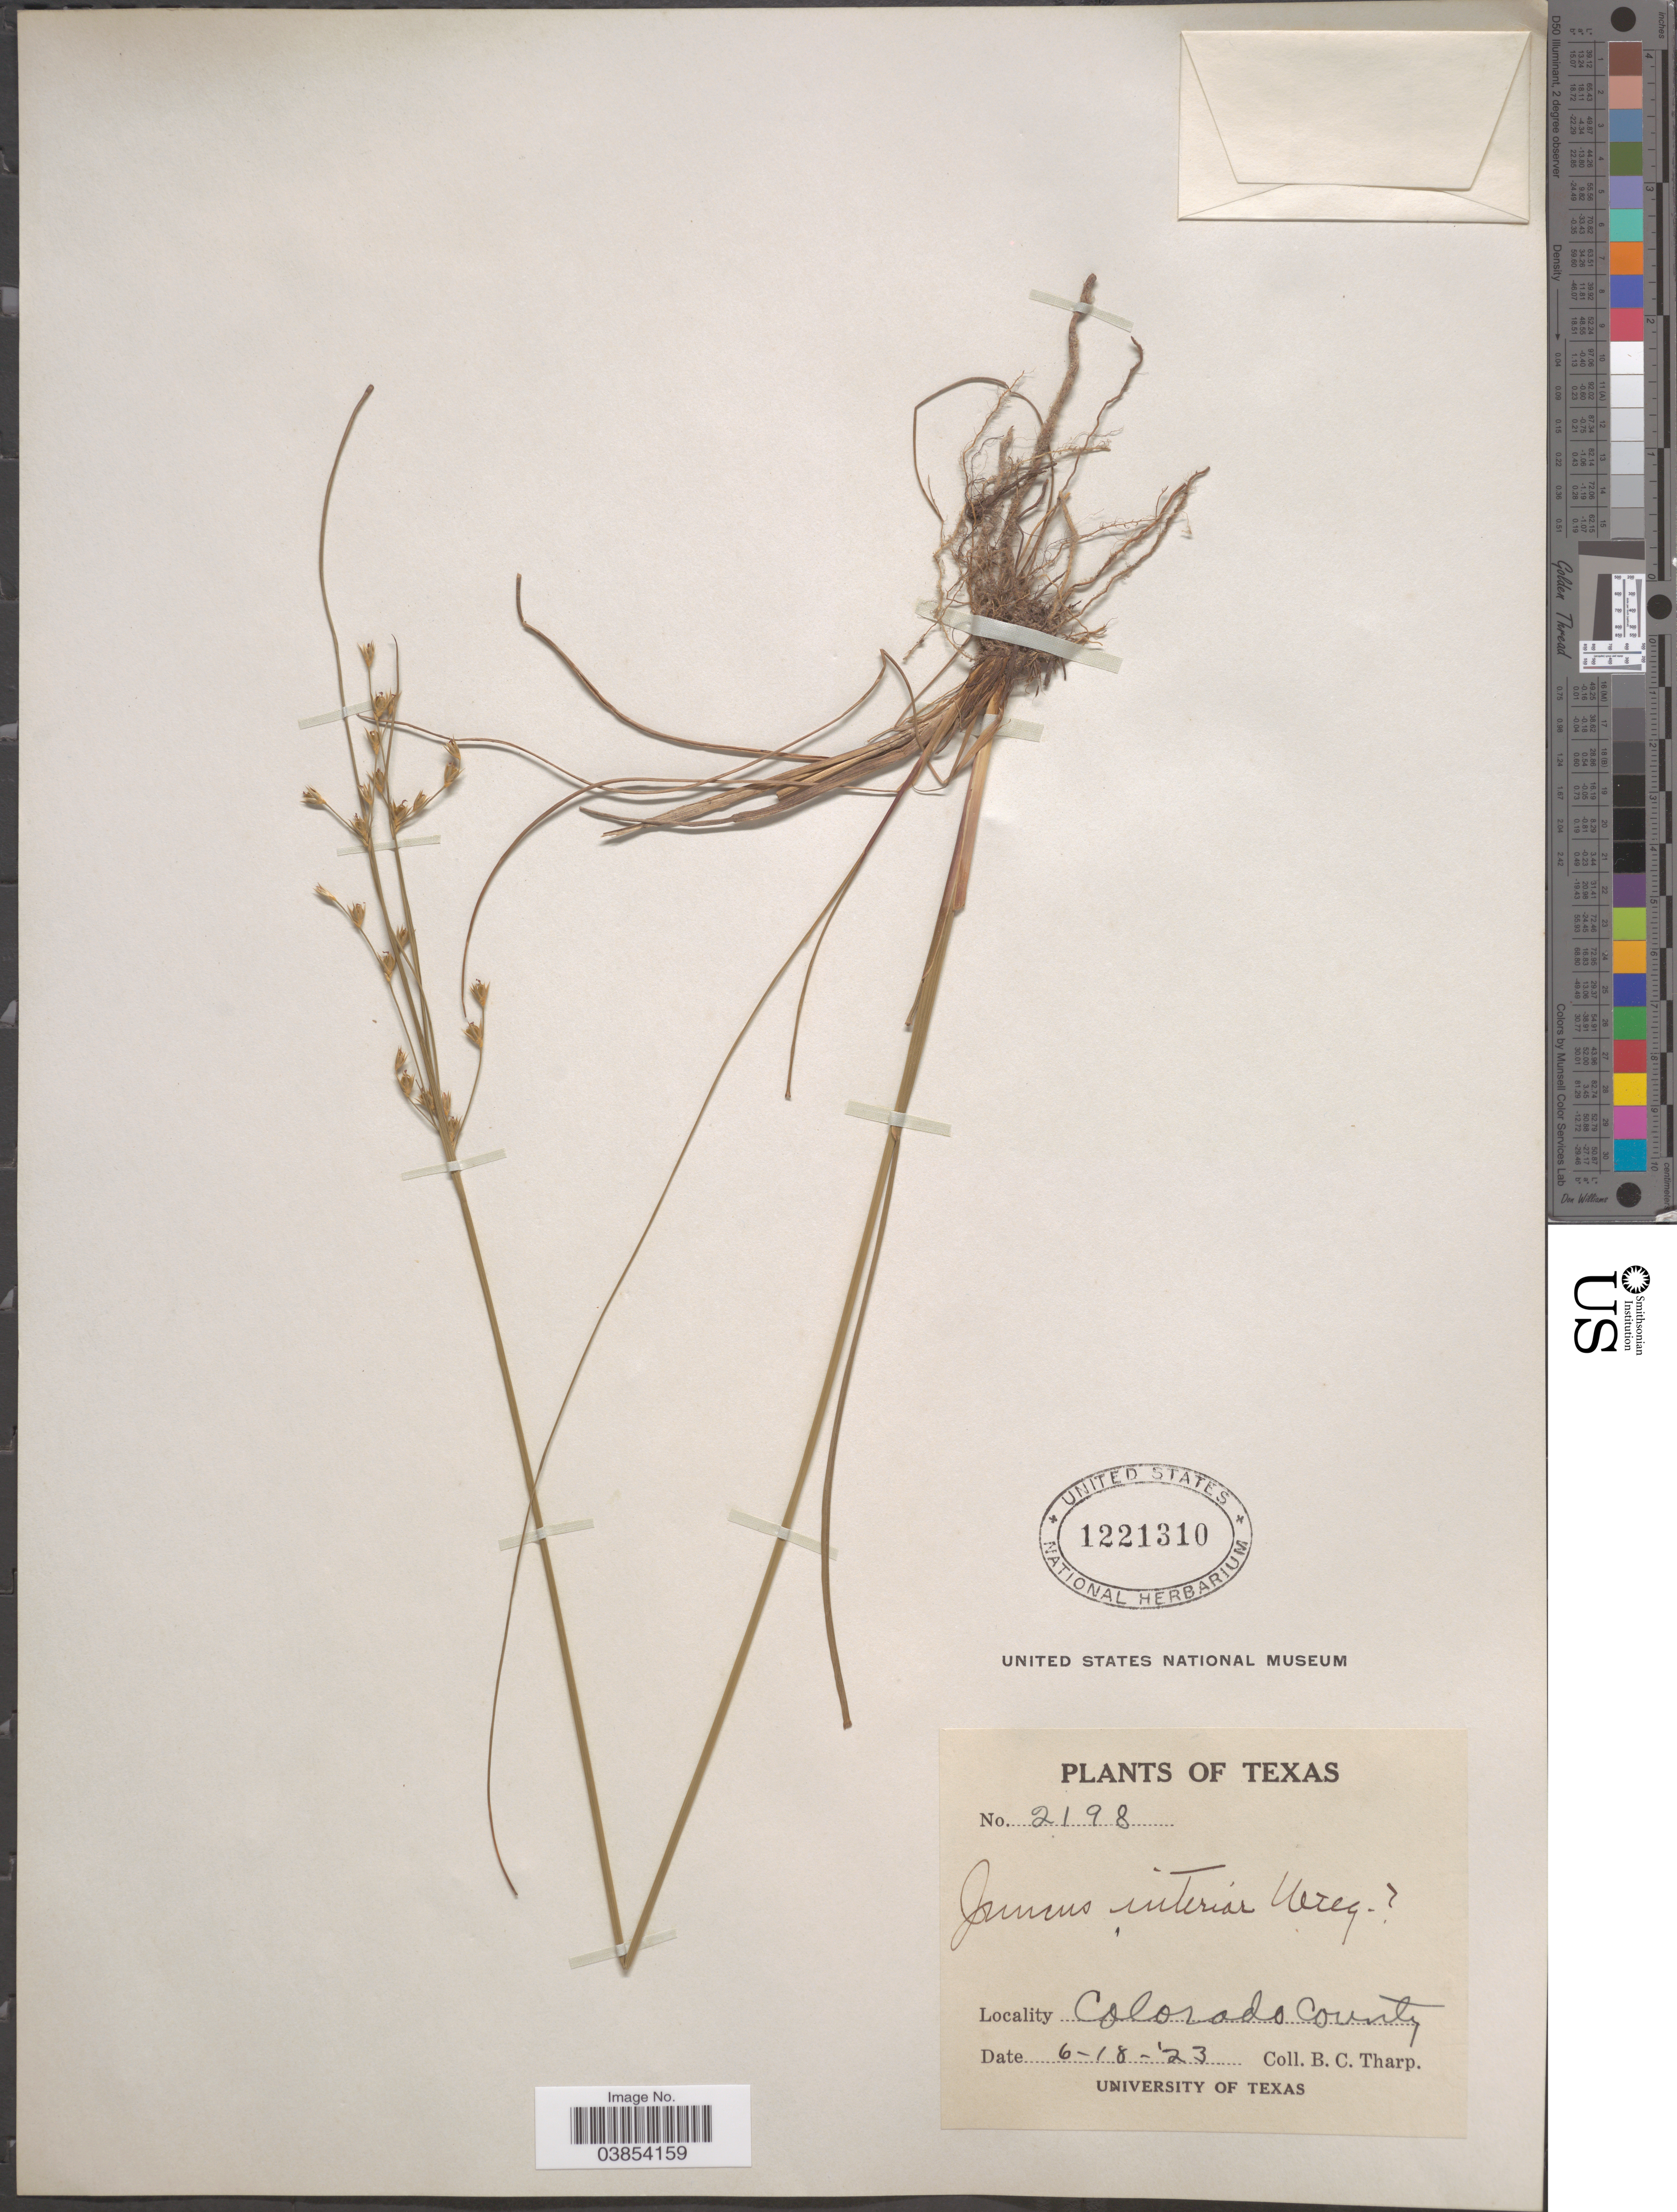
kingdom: Plantae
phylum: Tracheophyta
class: Liliopsida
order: Poales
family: Juncaceae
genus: Juncus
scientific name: Juncus interior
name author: Wiegand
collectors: B. C. Tharp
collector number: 2198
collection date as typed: Transcribed d/m/y: 18/6/23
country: United States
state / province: Texas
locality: Colorado County.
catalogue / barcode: US 1221310